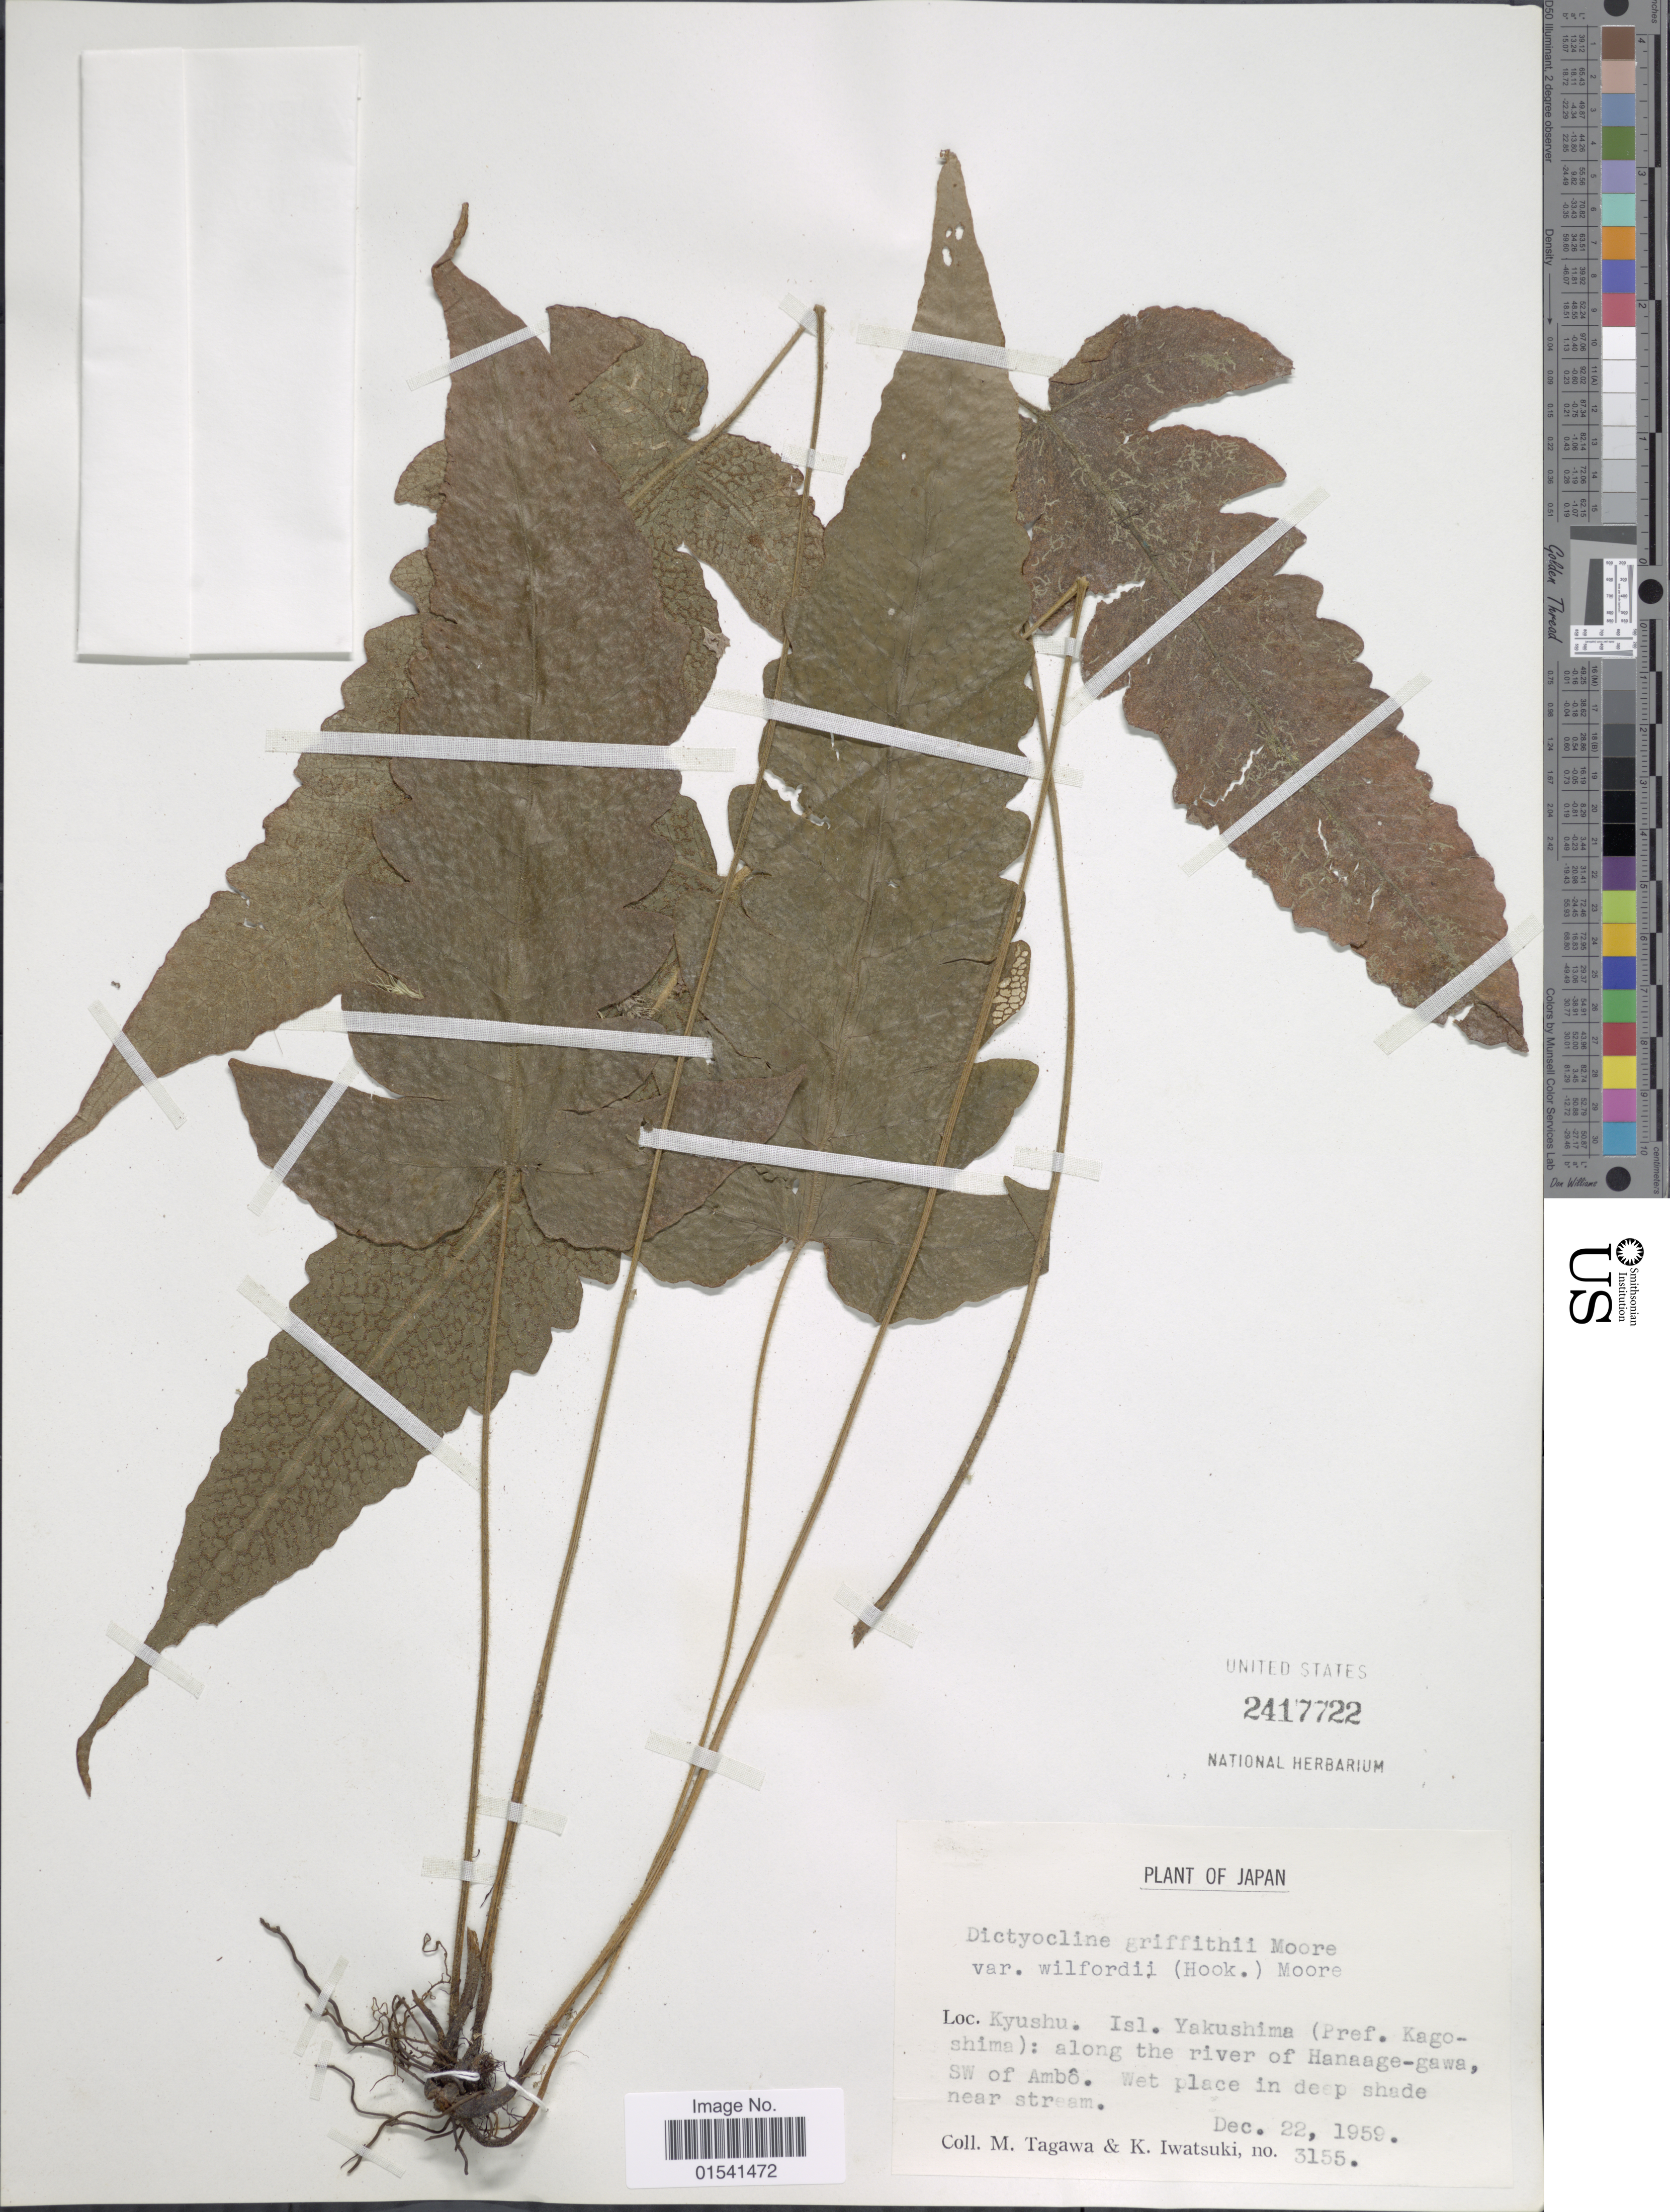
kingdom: Plantae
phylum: Tracheophyta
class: Polypodiopsida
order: Polypodiales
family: Thelypteridaceae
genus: Stegnogramma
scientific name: Stegnogramma wilfordii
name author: (Hook.) Seriz.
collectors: M. Tagawa & K. Iwatsuki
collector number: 3155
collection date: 1959-12-22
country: Japan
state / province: Kagosima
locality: Kyushu Isl Yakushima (Pref. Kagoshima): along the river of Hanaage-gawa, SW of Ambô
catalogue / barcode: US 2417722